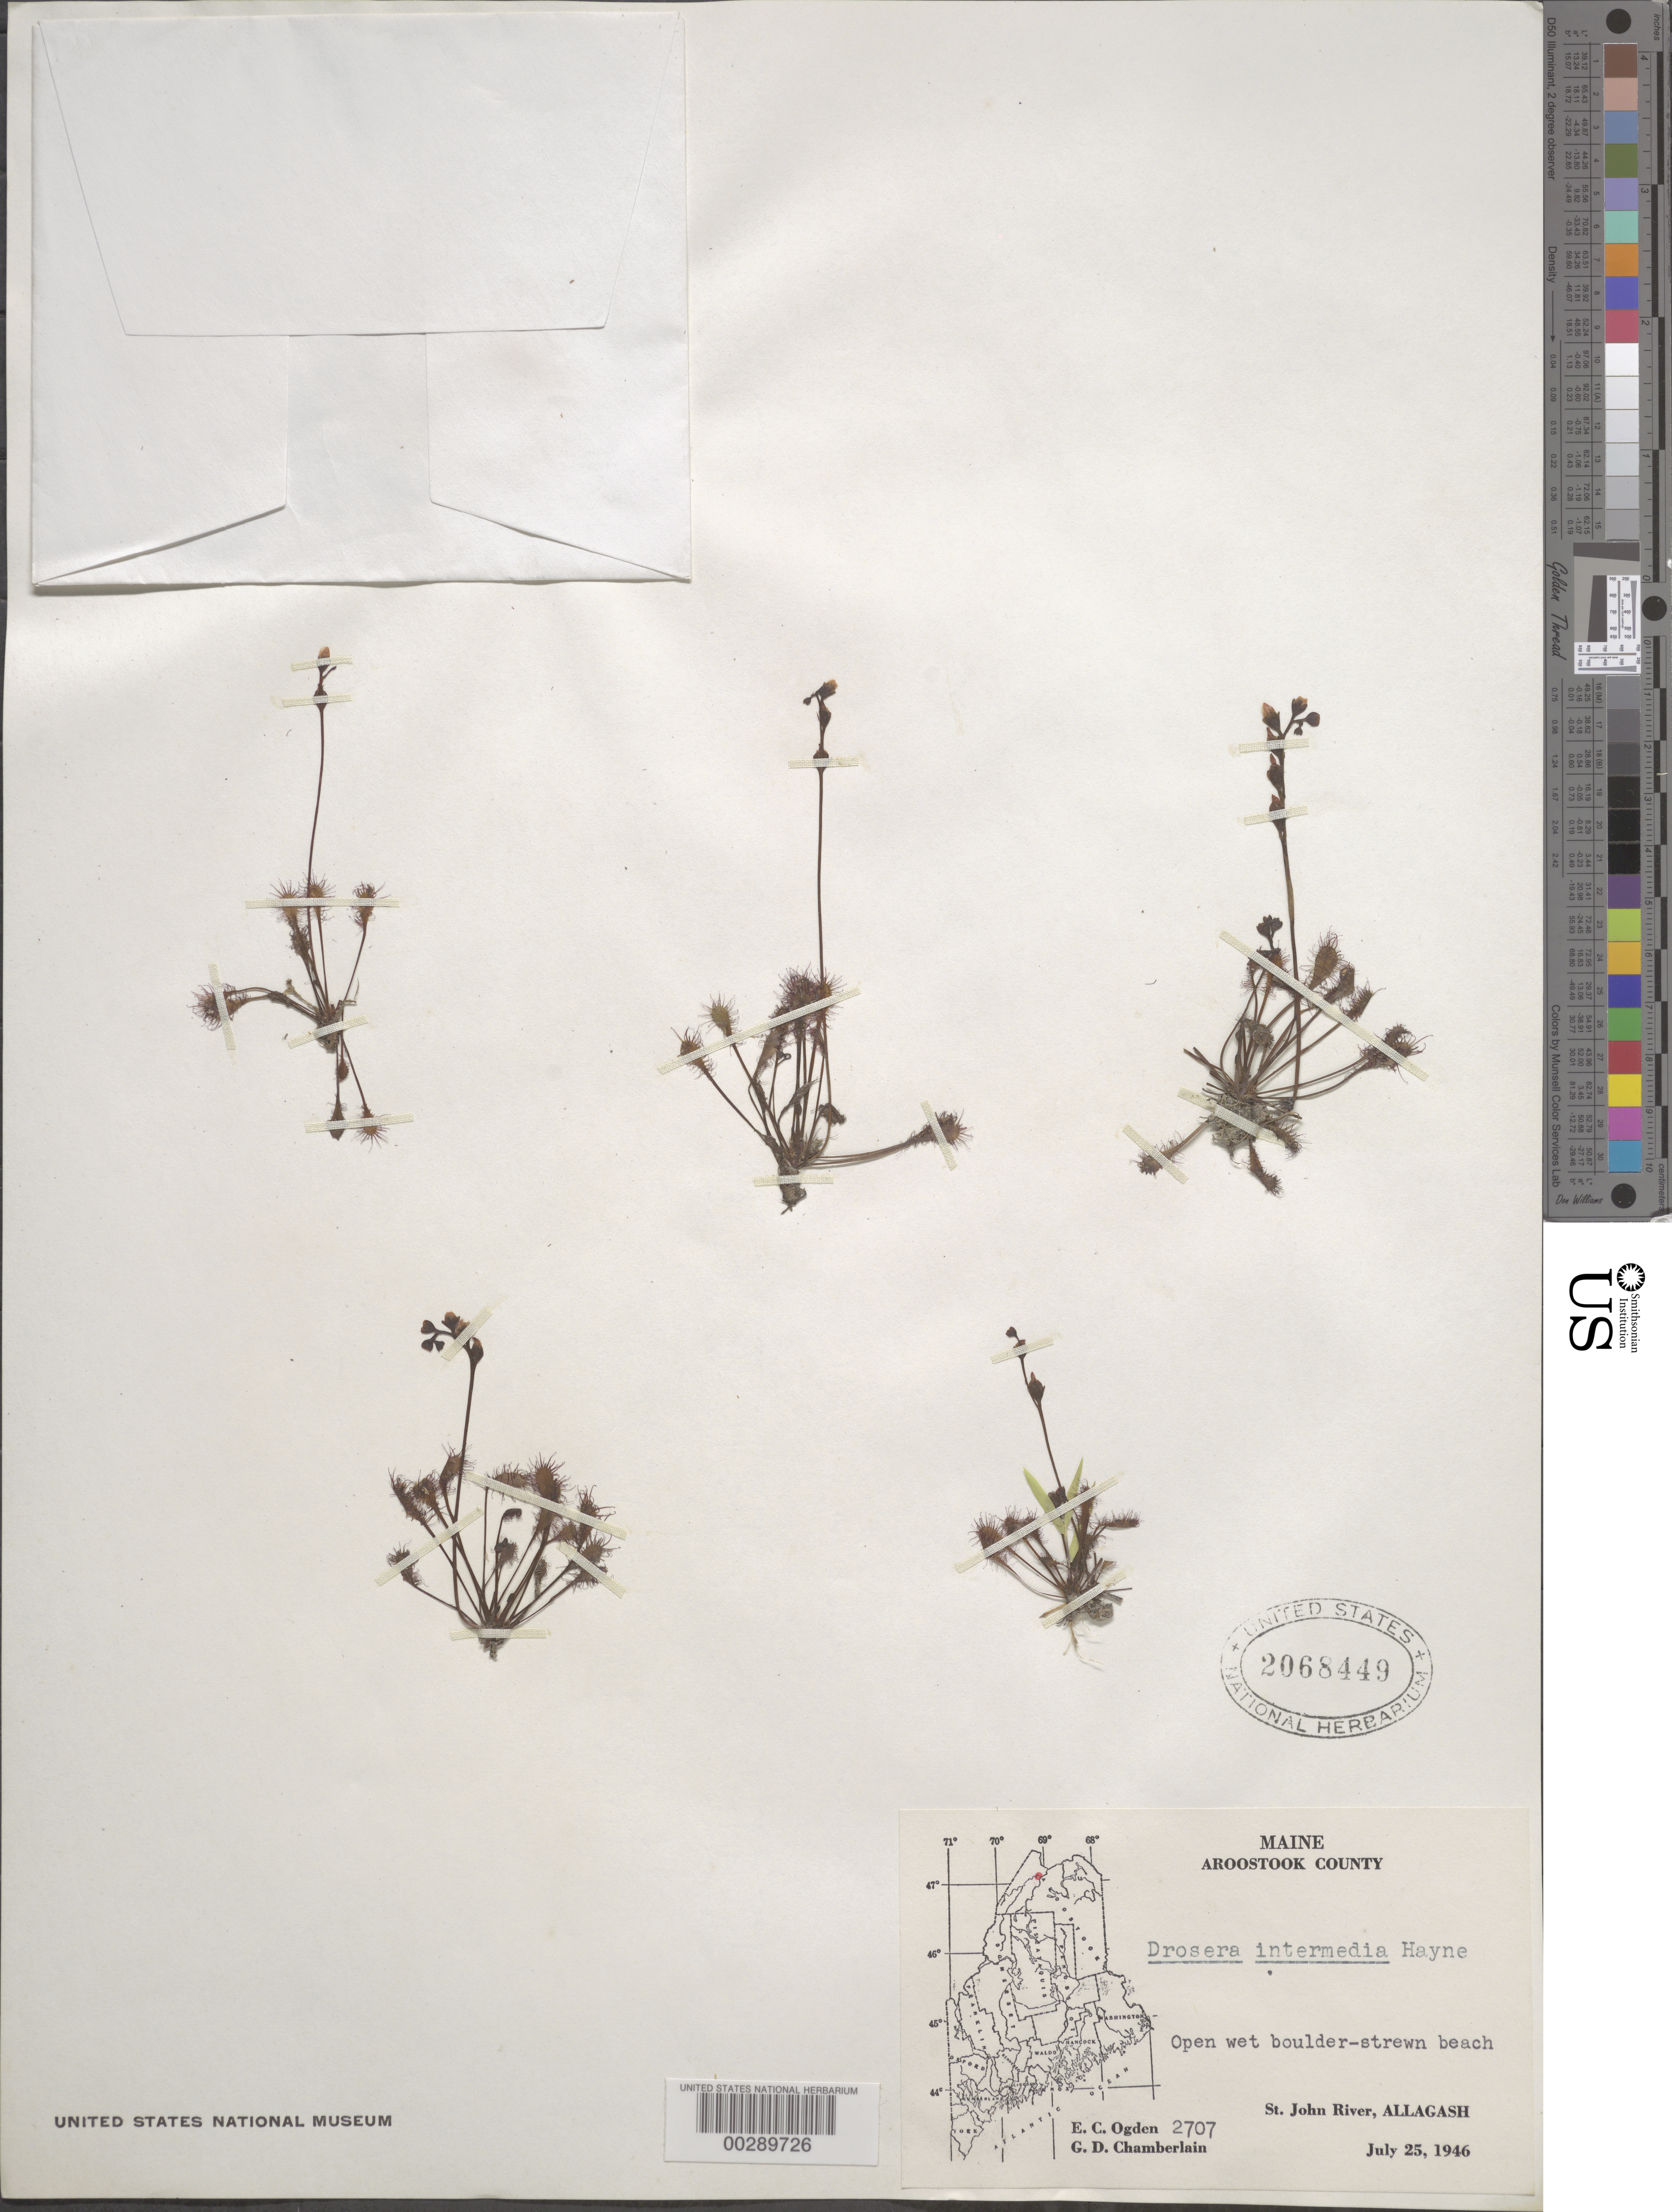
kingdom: Plantae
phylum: Tracheophyta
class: Magnoliopsida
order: Caryophyllales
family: Droseraceae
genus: Drosera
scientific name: Drosera intermedia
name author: Hayne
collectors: E. C. Ogden & G. Chamberlain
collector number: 2707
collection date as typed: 25 Jul 1946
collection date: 1946-07-25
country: United States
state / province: Maine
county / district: Aroostook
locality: St. john river, allagash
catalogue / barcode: US 2068449